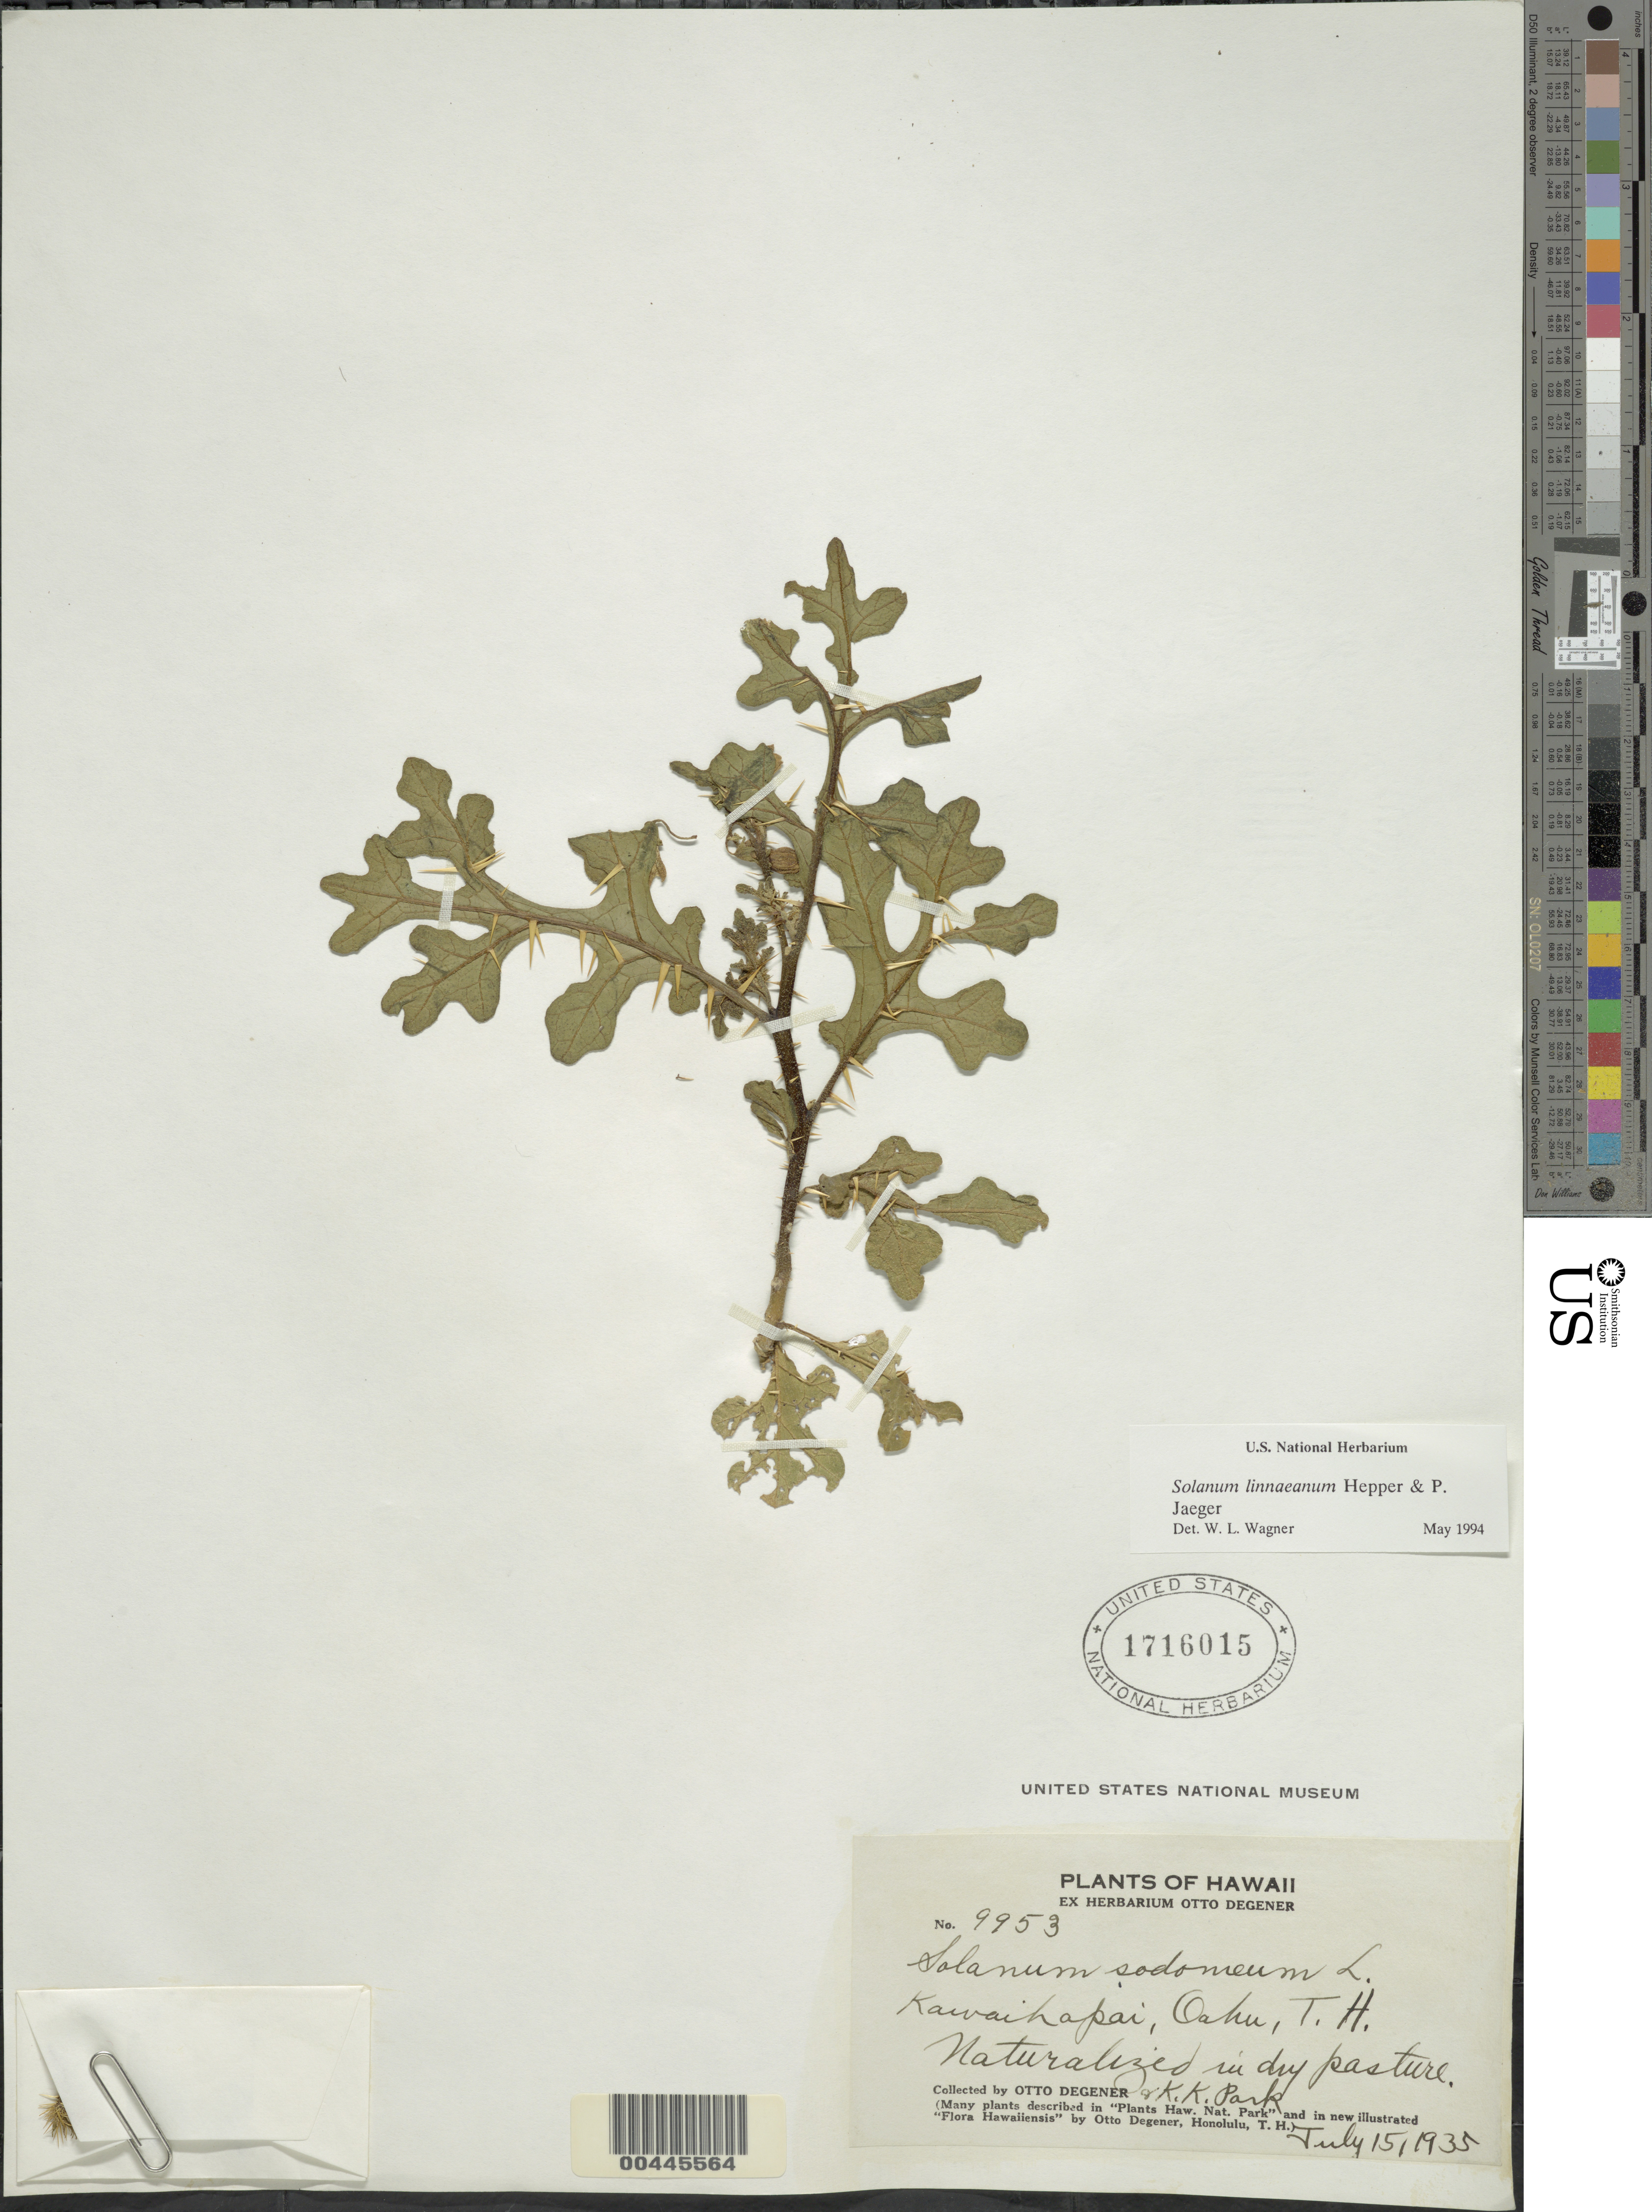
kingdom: Plantae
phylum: Tracheophyta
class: Magnoliopsida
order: Solanales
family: Solanaceae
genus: Solanum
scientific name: Solanum linnaeanum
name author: Hepper & P.-M.L.Jaeger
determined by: Wagner, W. L., (BOT), Smithsonian Institution - National Museum of Natural History (UNITED STATES)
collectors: O. Degener & K. Park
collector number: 9953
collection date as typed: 15 Jul 1935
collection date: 1935-07-15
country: United States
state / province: Hawaii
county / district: Honolulu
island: Oahu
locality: Kawaihapai.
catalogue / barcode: US 1716015